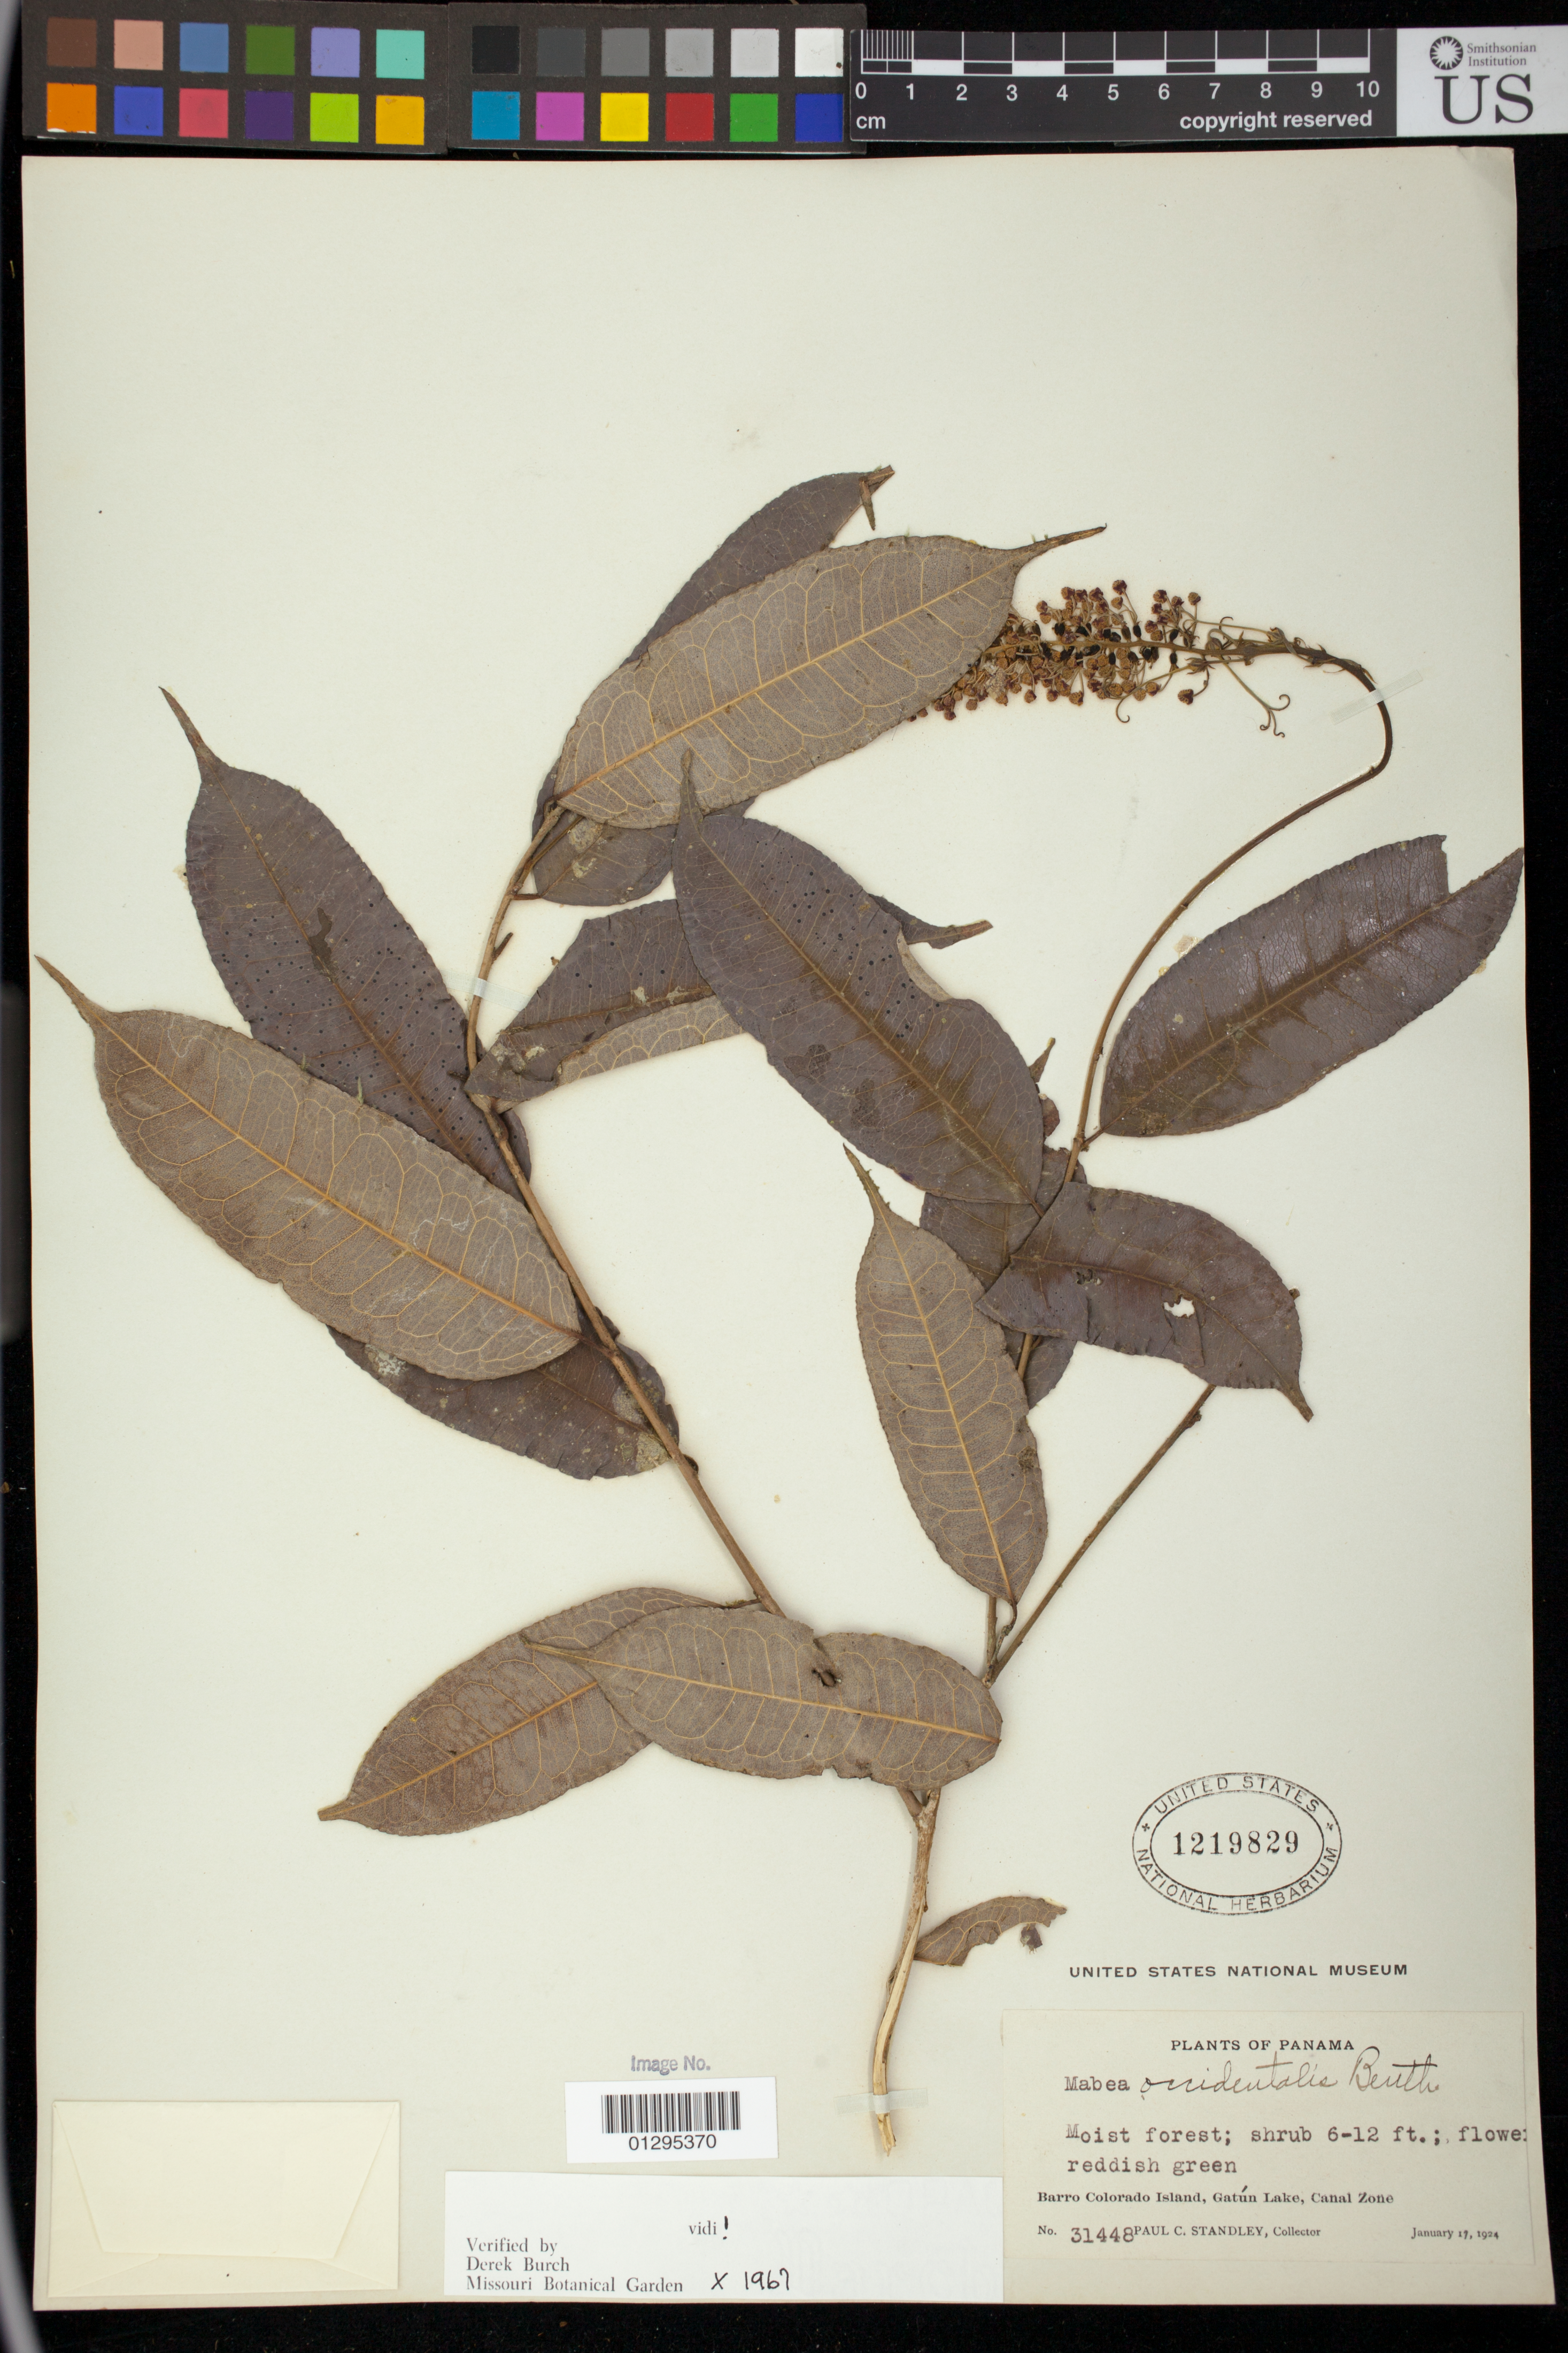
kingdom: Plantae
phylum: Tracheophyta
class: Magnoliopsida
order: Malpighiales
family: Euphorbiaceae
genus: Mabea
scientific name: Mabea occidentalis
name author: Benth.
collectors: P. C. Standley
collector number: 31448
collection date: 1924-01-17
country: Panama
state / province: Panamá Oeste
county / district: Canal Zone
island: Barro Colorado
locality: Barro Colorado Island, Gatún Lake, Canal Zone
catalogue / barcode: US 1219829